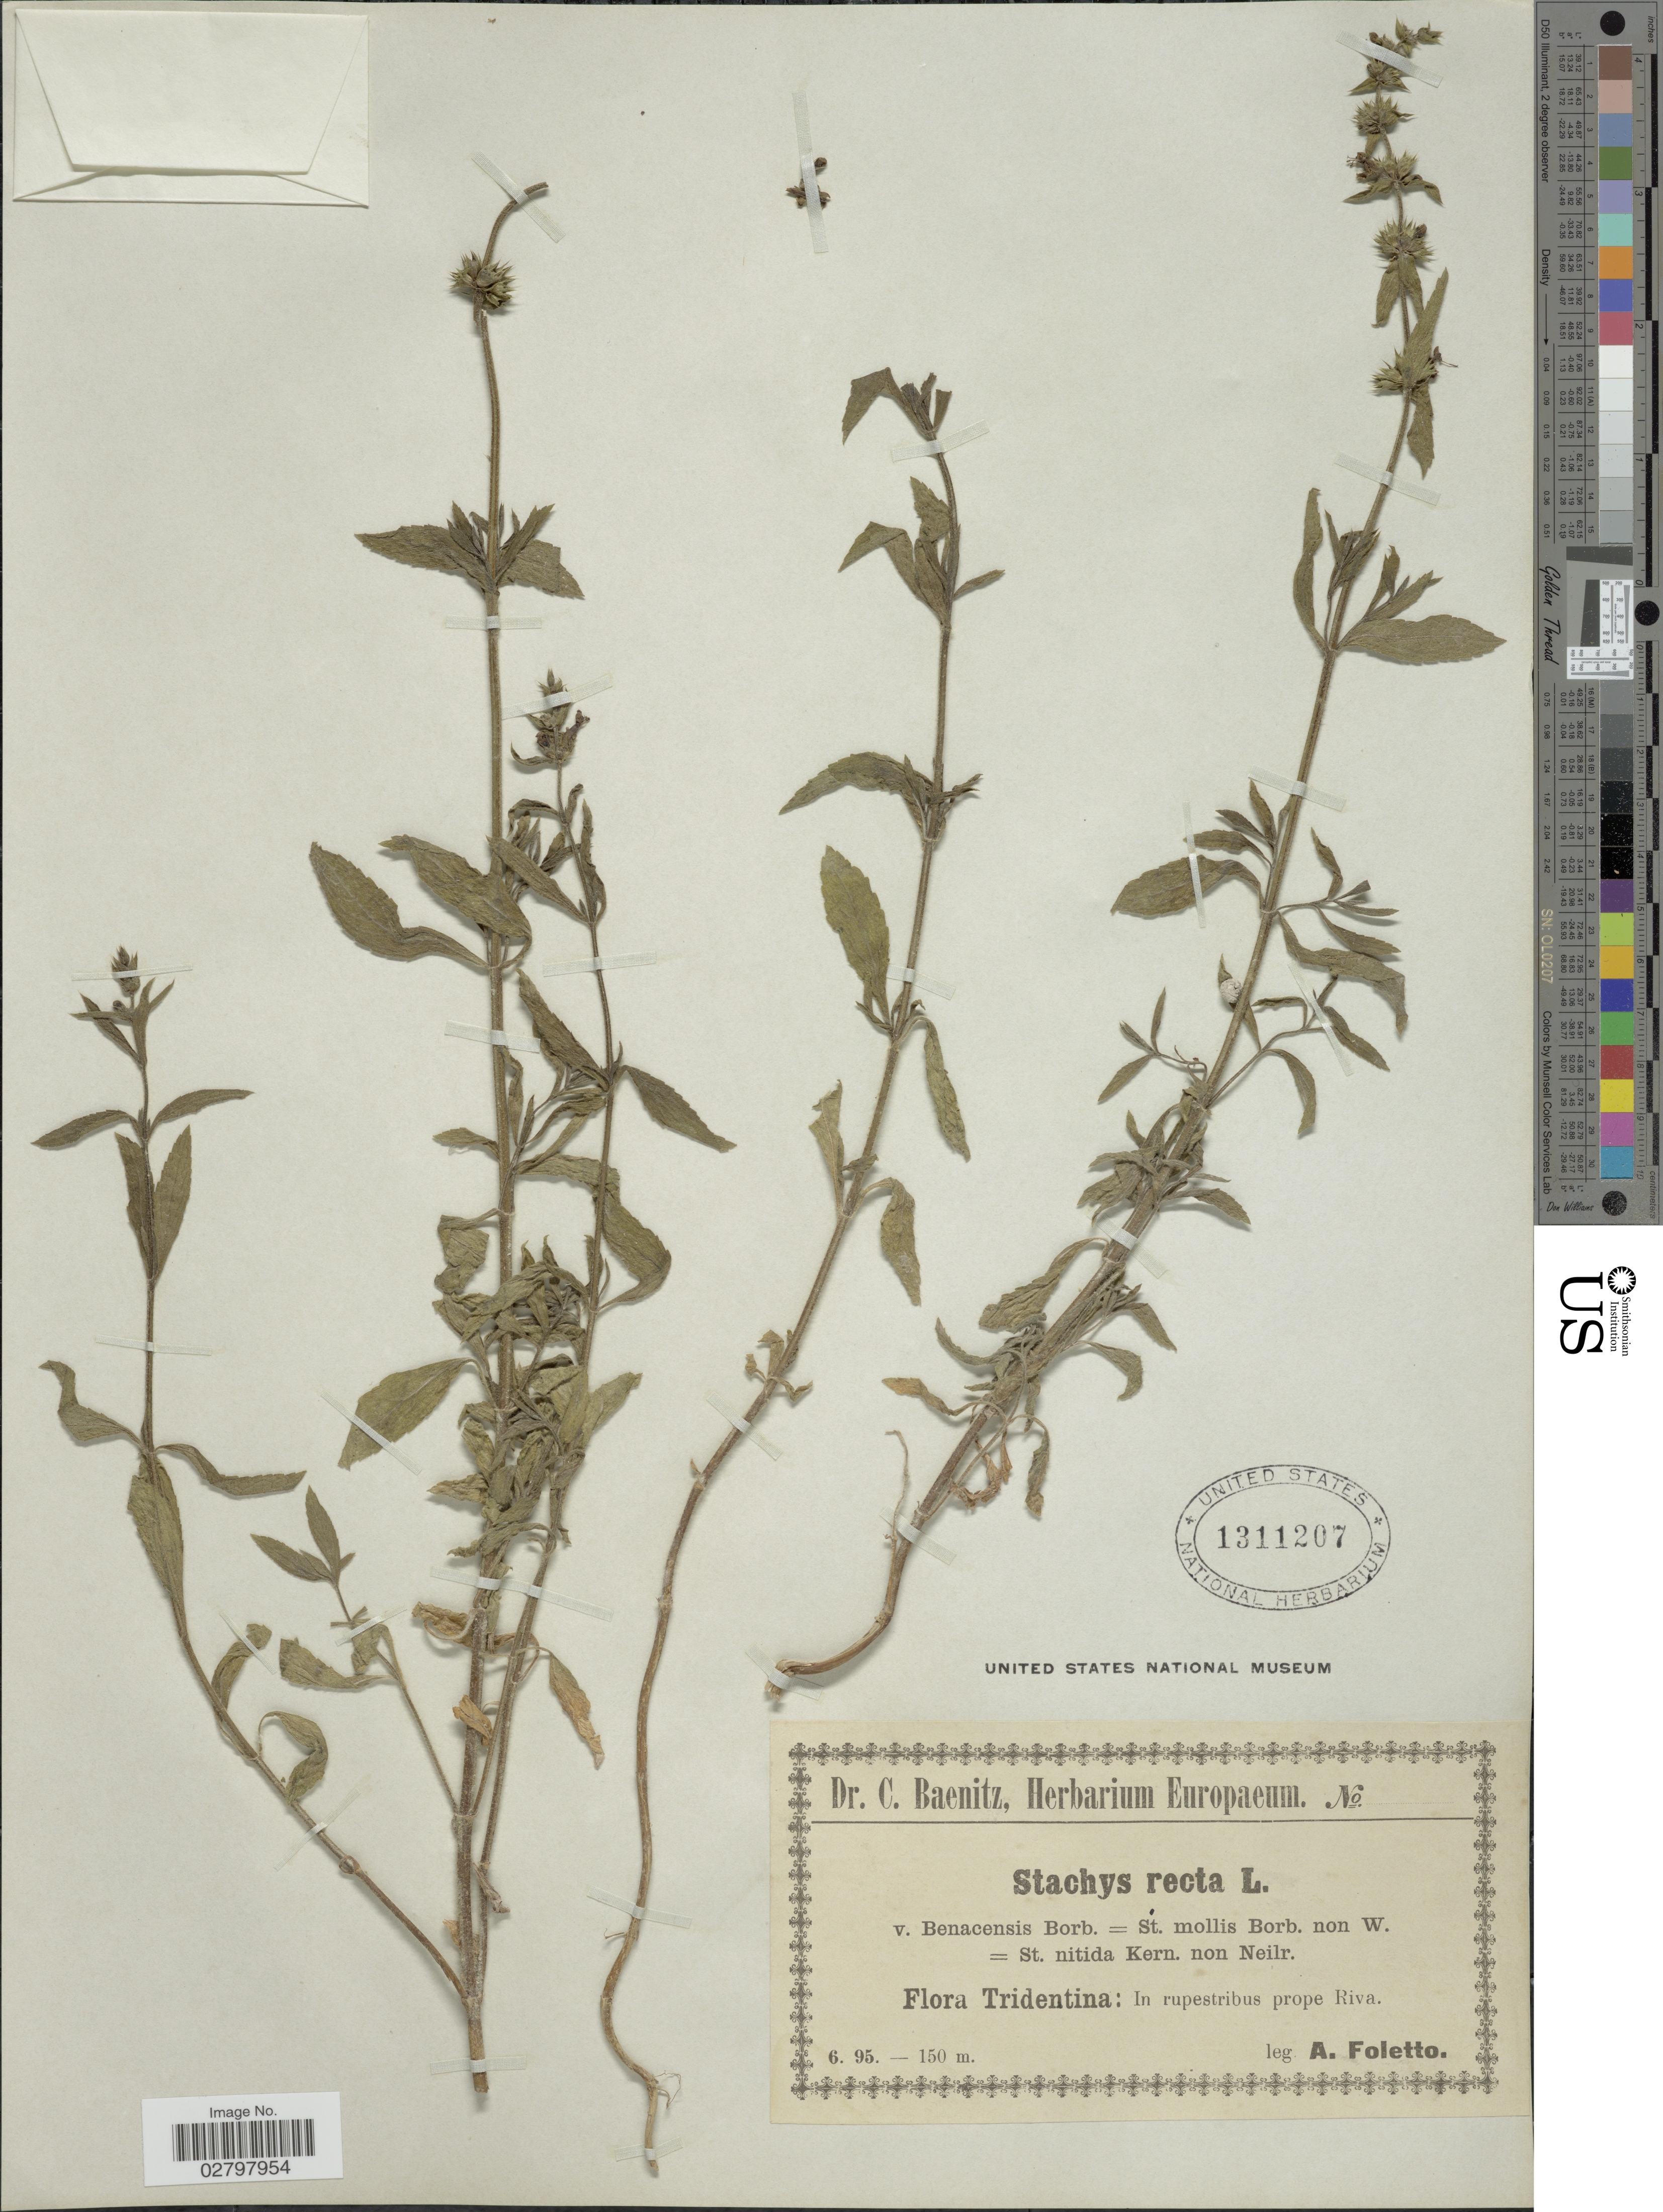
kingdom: Plantae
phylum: Tracheophyta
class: Magnoliopsida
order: Lamiales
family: Lamiaceae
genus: Stachys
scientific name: Stachys recta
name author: L.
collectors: A. Foletto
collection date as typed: Transcribed d/m/y: /6/95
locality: Tridentina: In rupestribus prope Riva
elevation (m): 150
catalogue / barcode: US 1311207